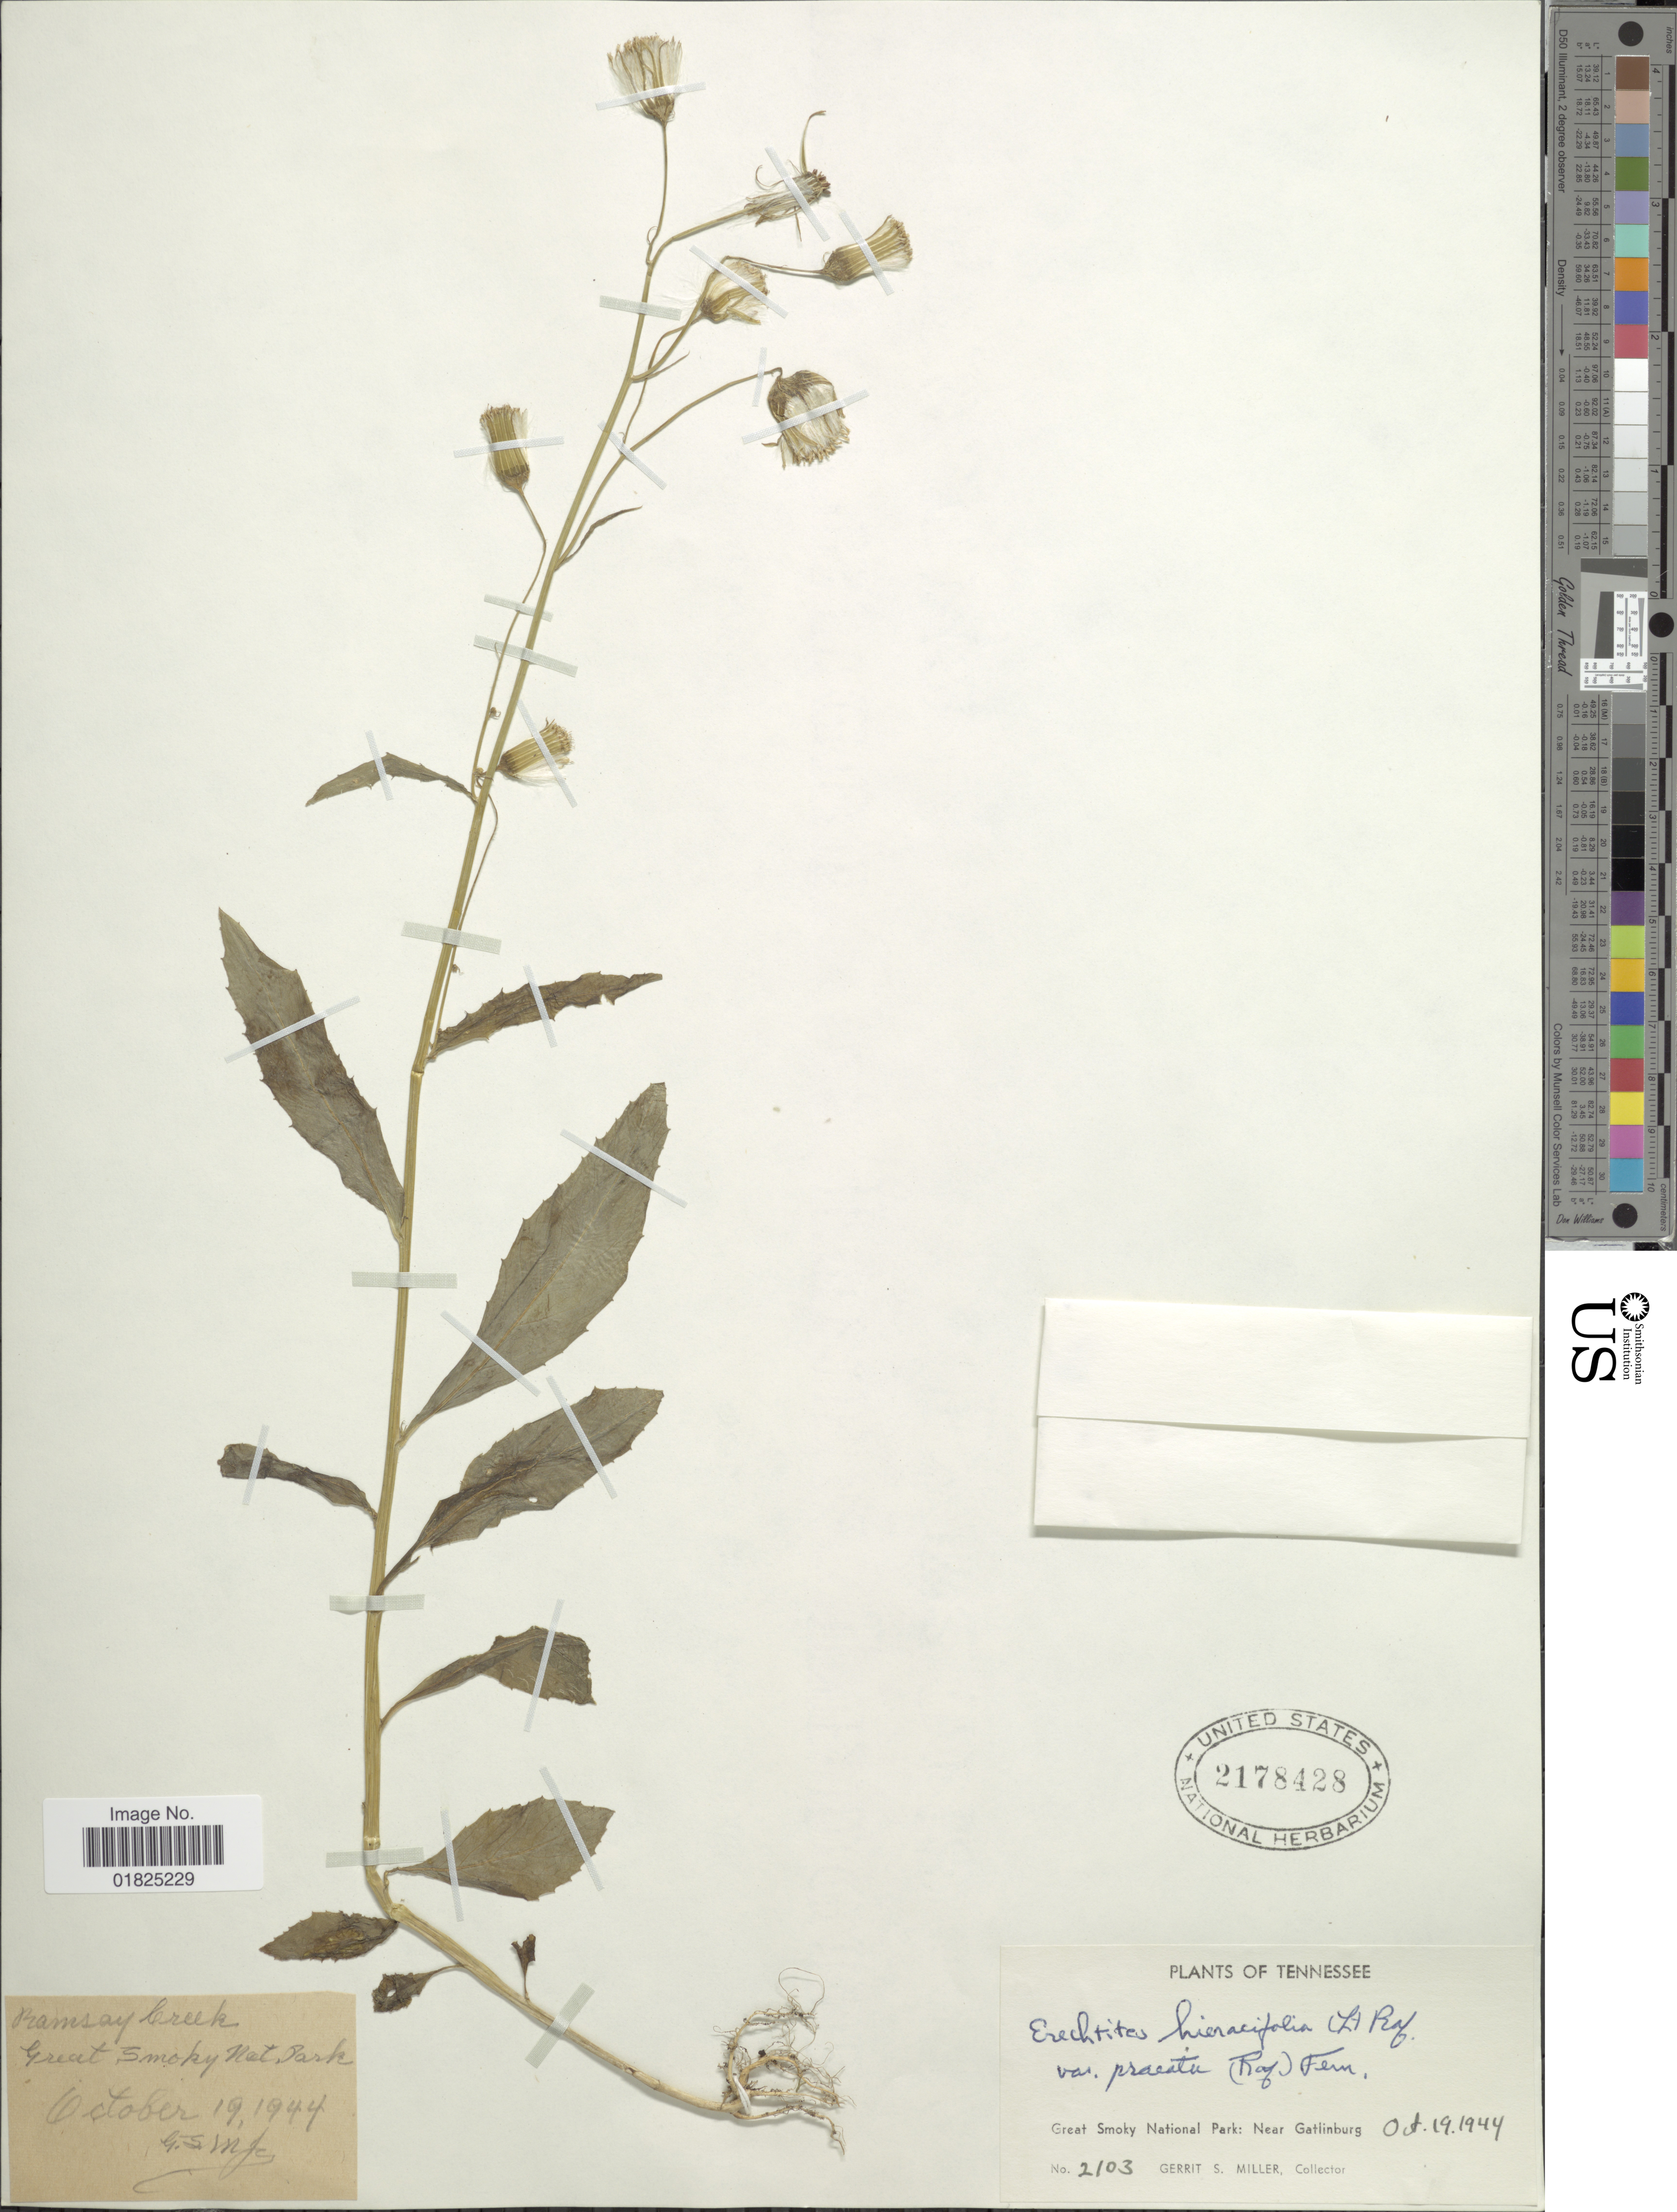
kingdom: Plantae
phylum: Tracheophyta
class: Magnoliopsida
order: Asterales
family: Asteraceae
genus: Erechtites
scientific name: Erechtites hieraciifolius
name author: (L.) Raf. ex DC.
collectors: G. S. Miller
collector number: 2103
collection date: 1944-10-19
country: United States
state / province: Tennessee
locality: Great Smoky National Park: Near Gatlinburg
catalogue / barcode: US 2178428